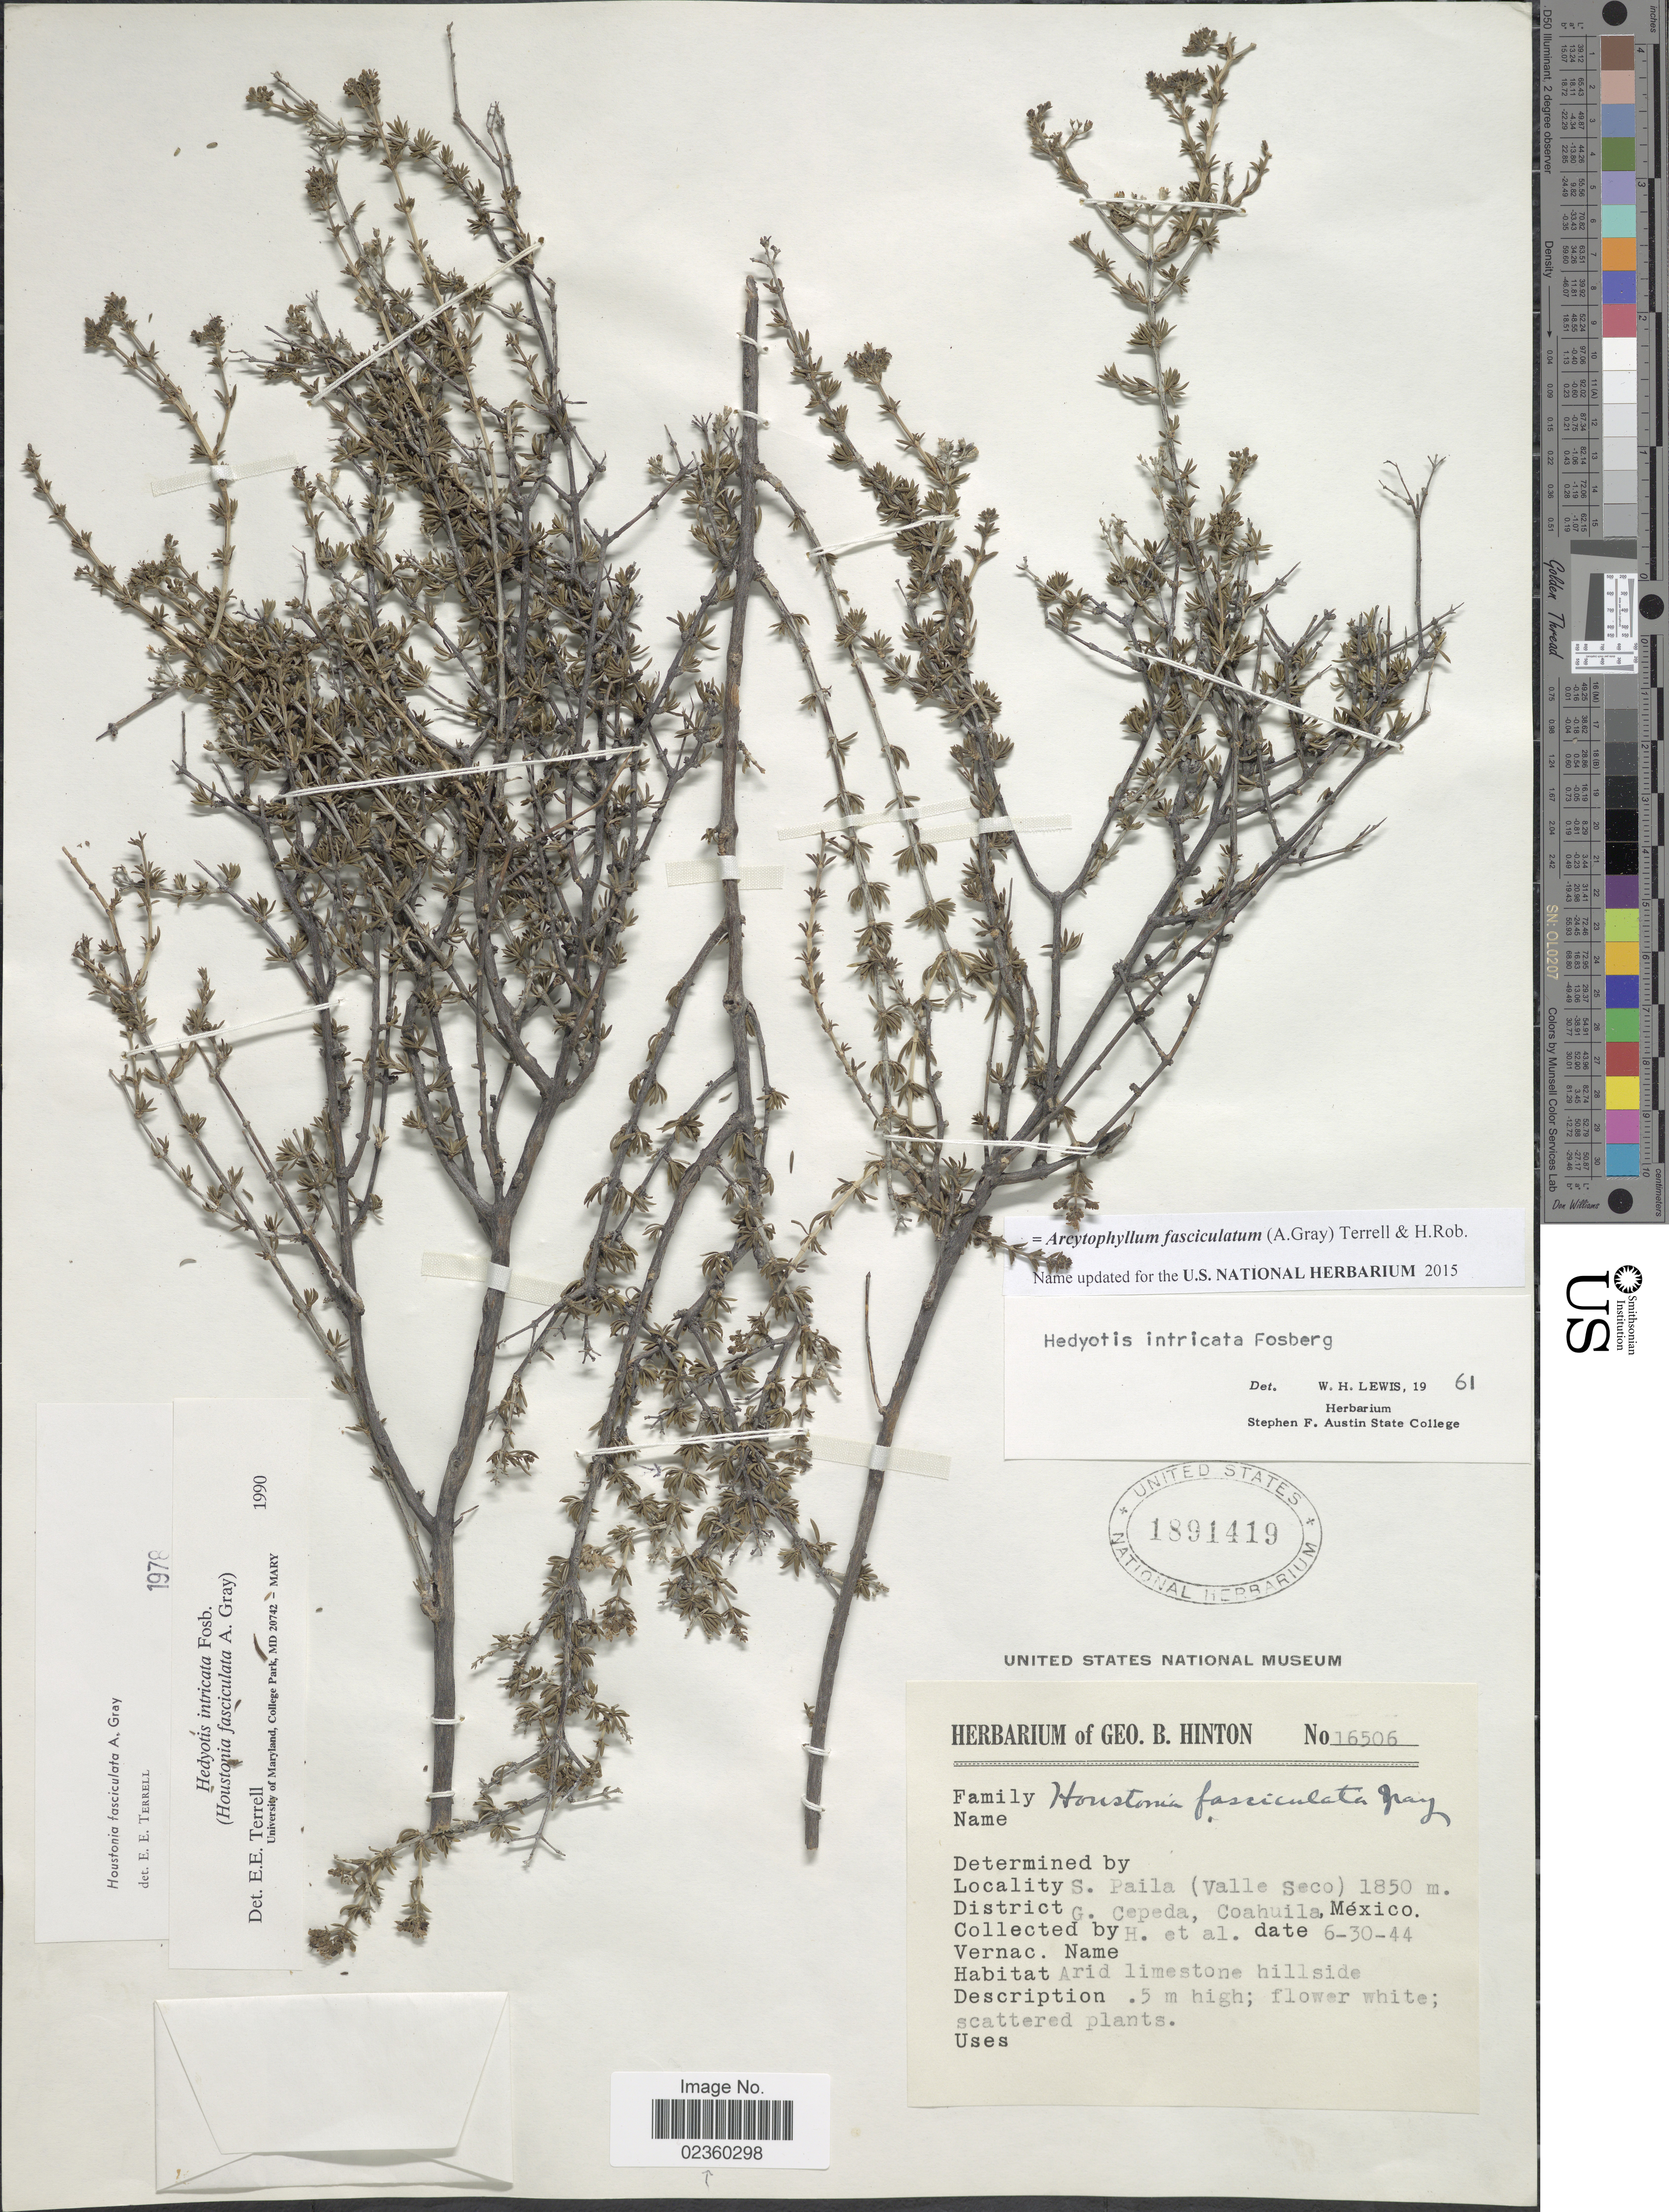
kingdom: Plantae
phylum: Tracheophyta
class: Magnoliopsida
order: Gentianales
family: Rubiaceae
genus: Arcytophyllum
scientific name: Arcytophyllum fasciculatum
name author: (A. Gray) Terrell & H. Rob.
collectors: G. B. Hinton & et al.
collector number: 16506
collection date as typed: Transcribed d/m/y: 30/6/44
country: Mexico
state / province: Coahuila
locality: S. Paila (Valle Seco), District G. Cepada, Arid limestone hillside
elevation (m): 1850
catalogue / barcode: US 1891419